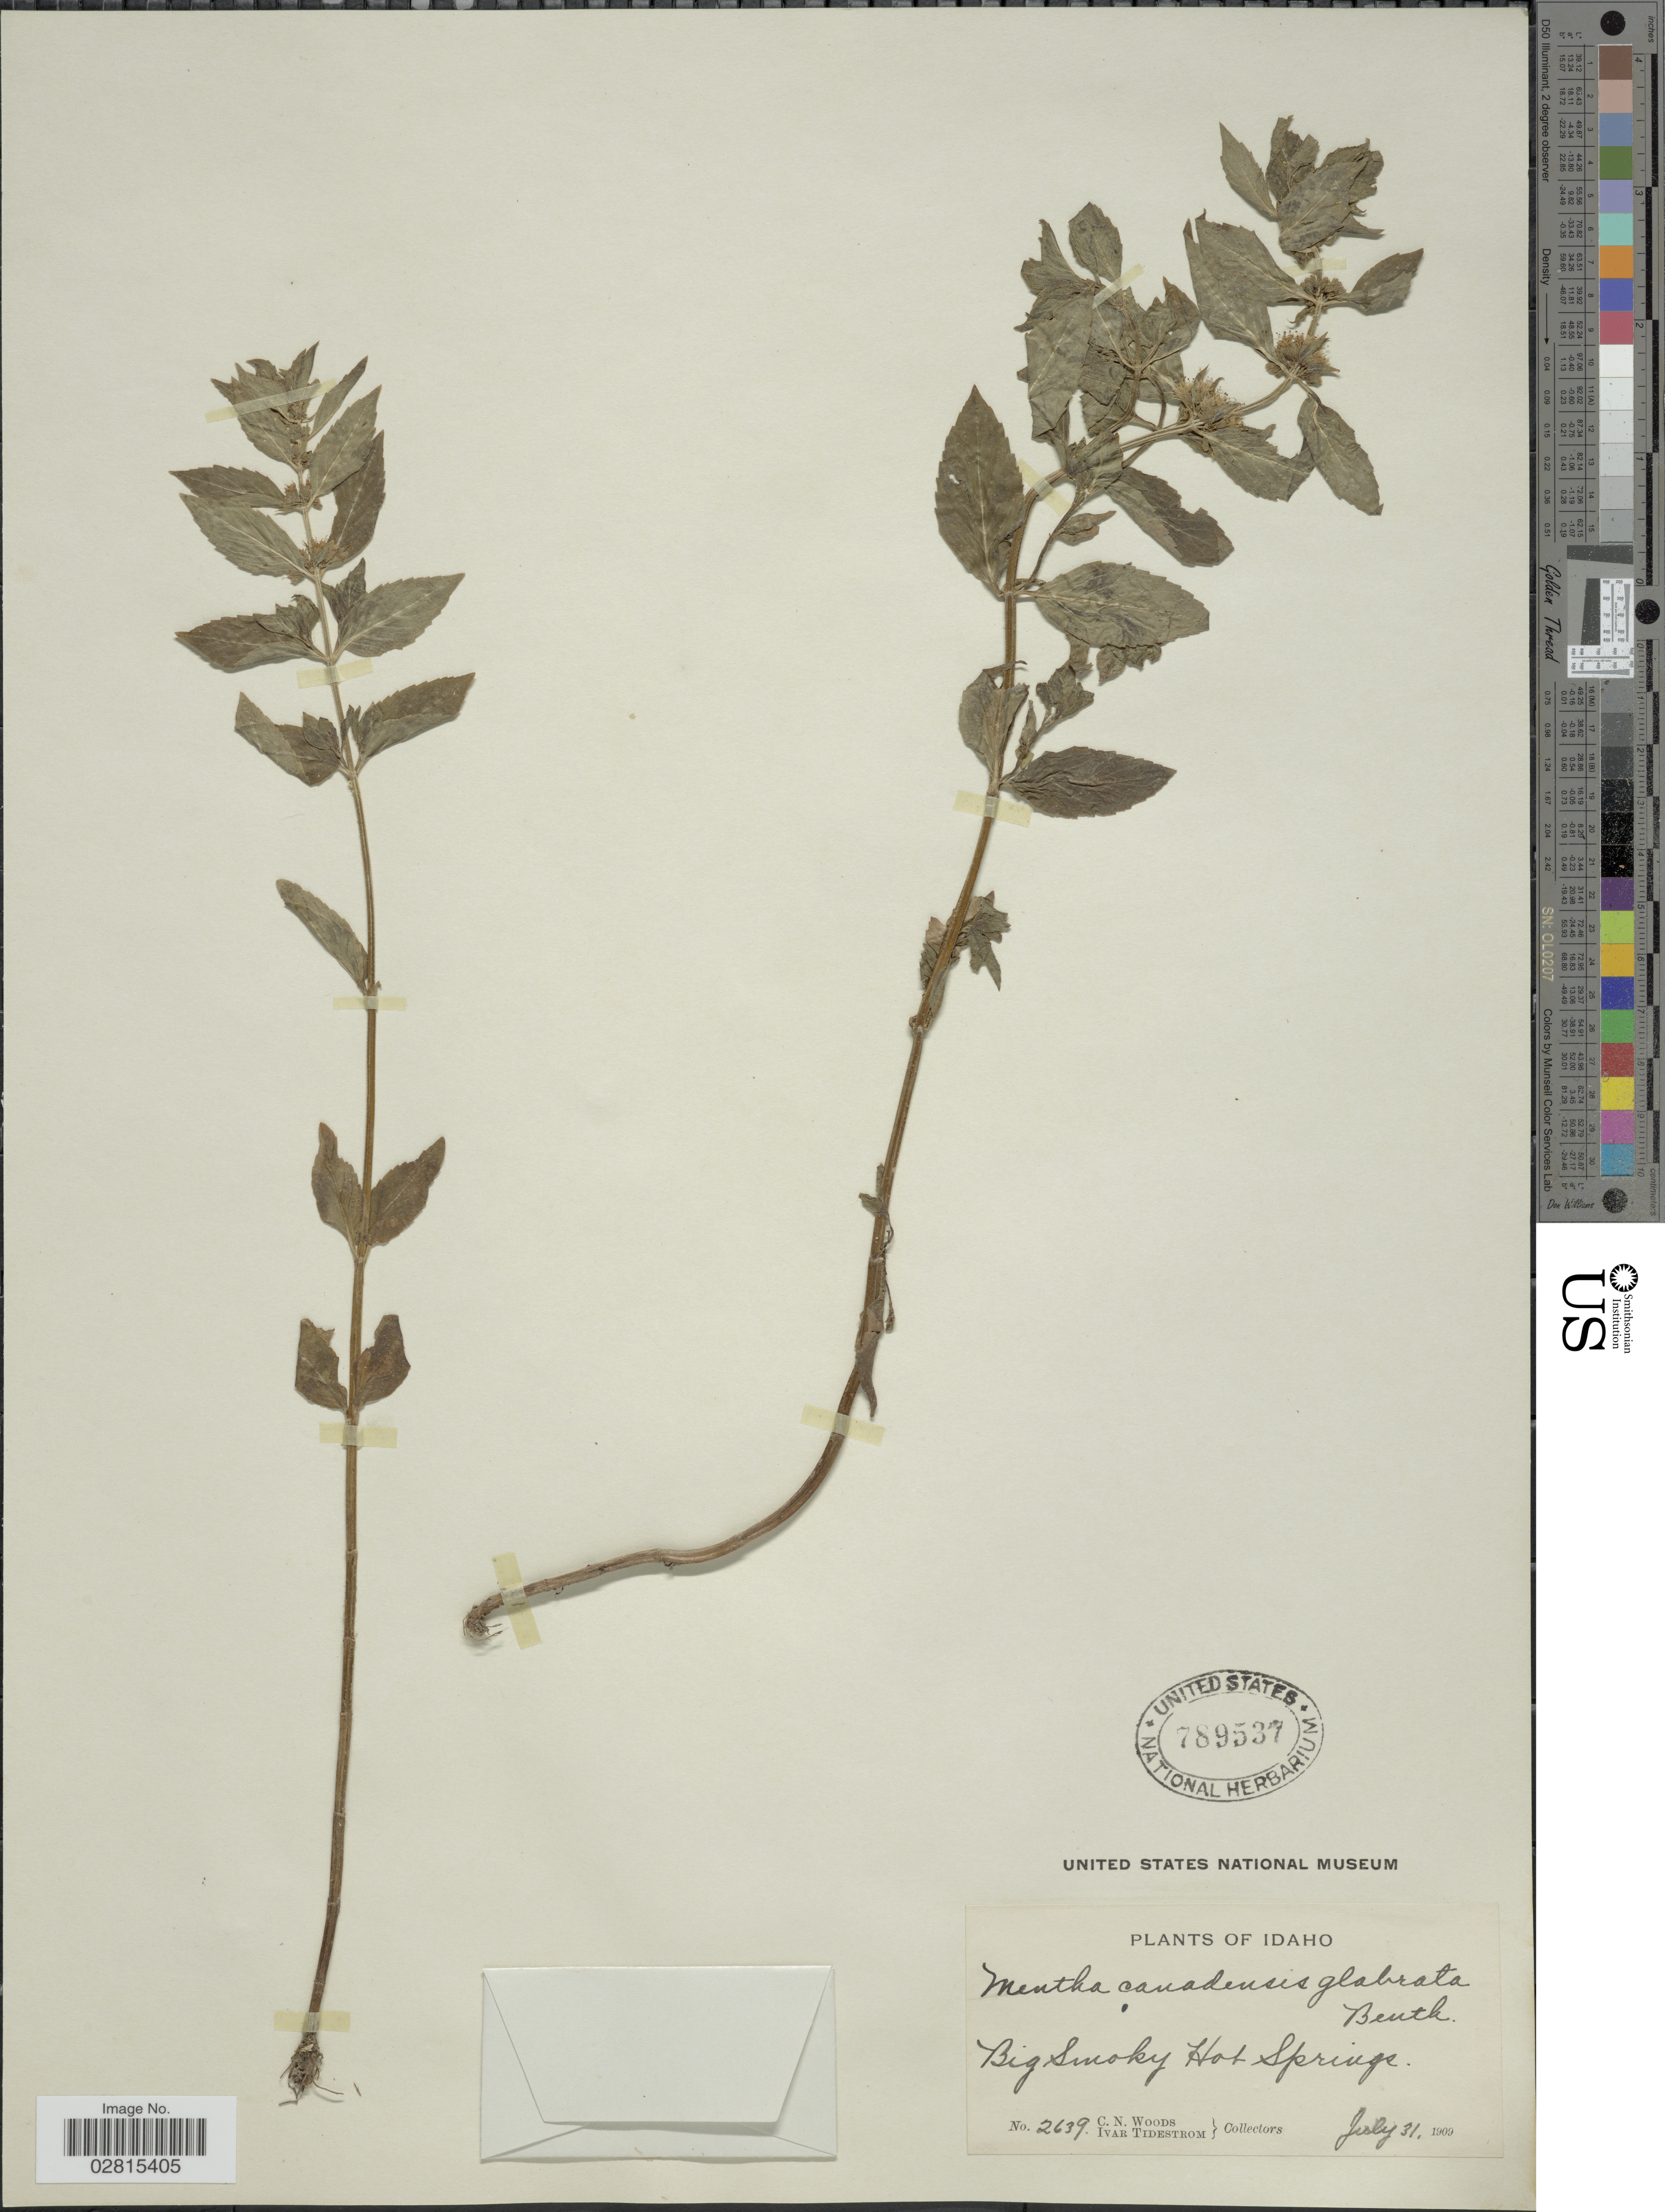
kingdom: Plantae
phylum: Tracheophyta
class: Magnoliopsida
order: Lamiales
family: Lamiaceae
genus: Mentha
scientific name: Mentha canadensis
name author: L.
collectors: C. Woods & I. F. Tidestrom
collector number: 2639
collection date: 1909-07-31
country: United States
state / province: Idaho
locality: Big Smoky Hot Springs.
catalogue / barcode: US 789537